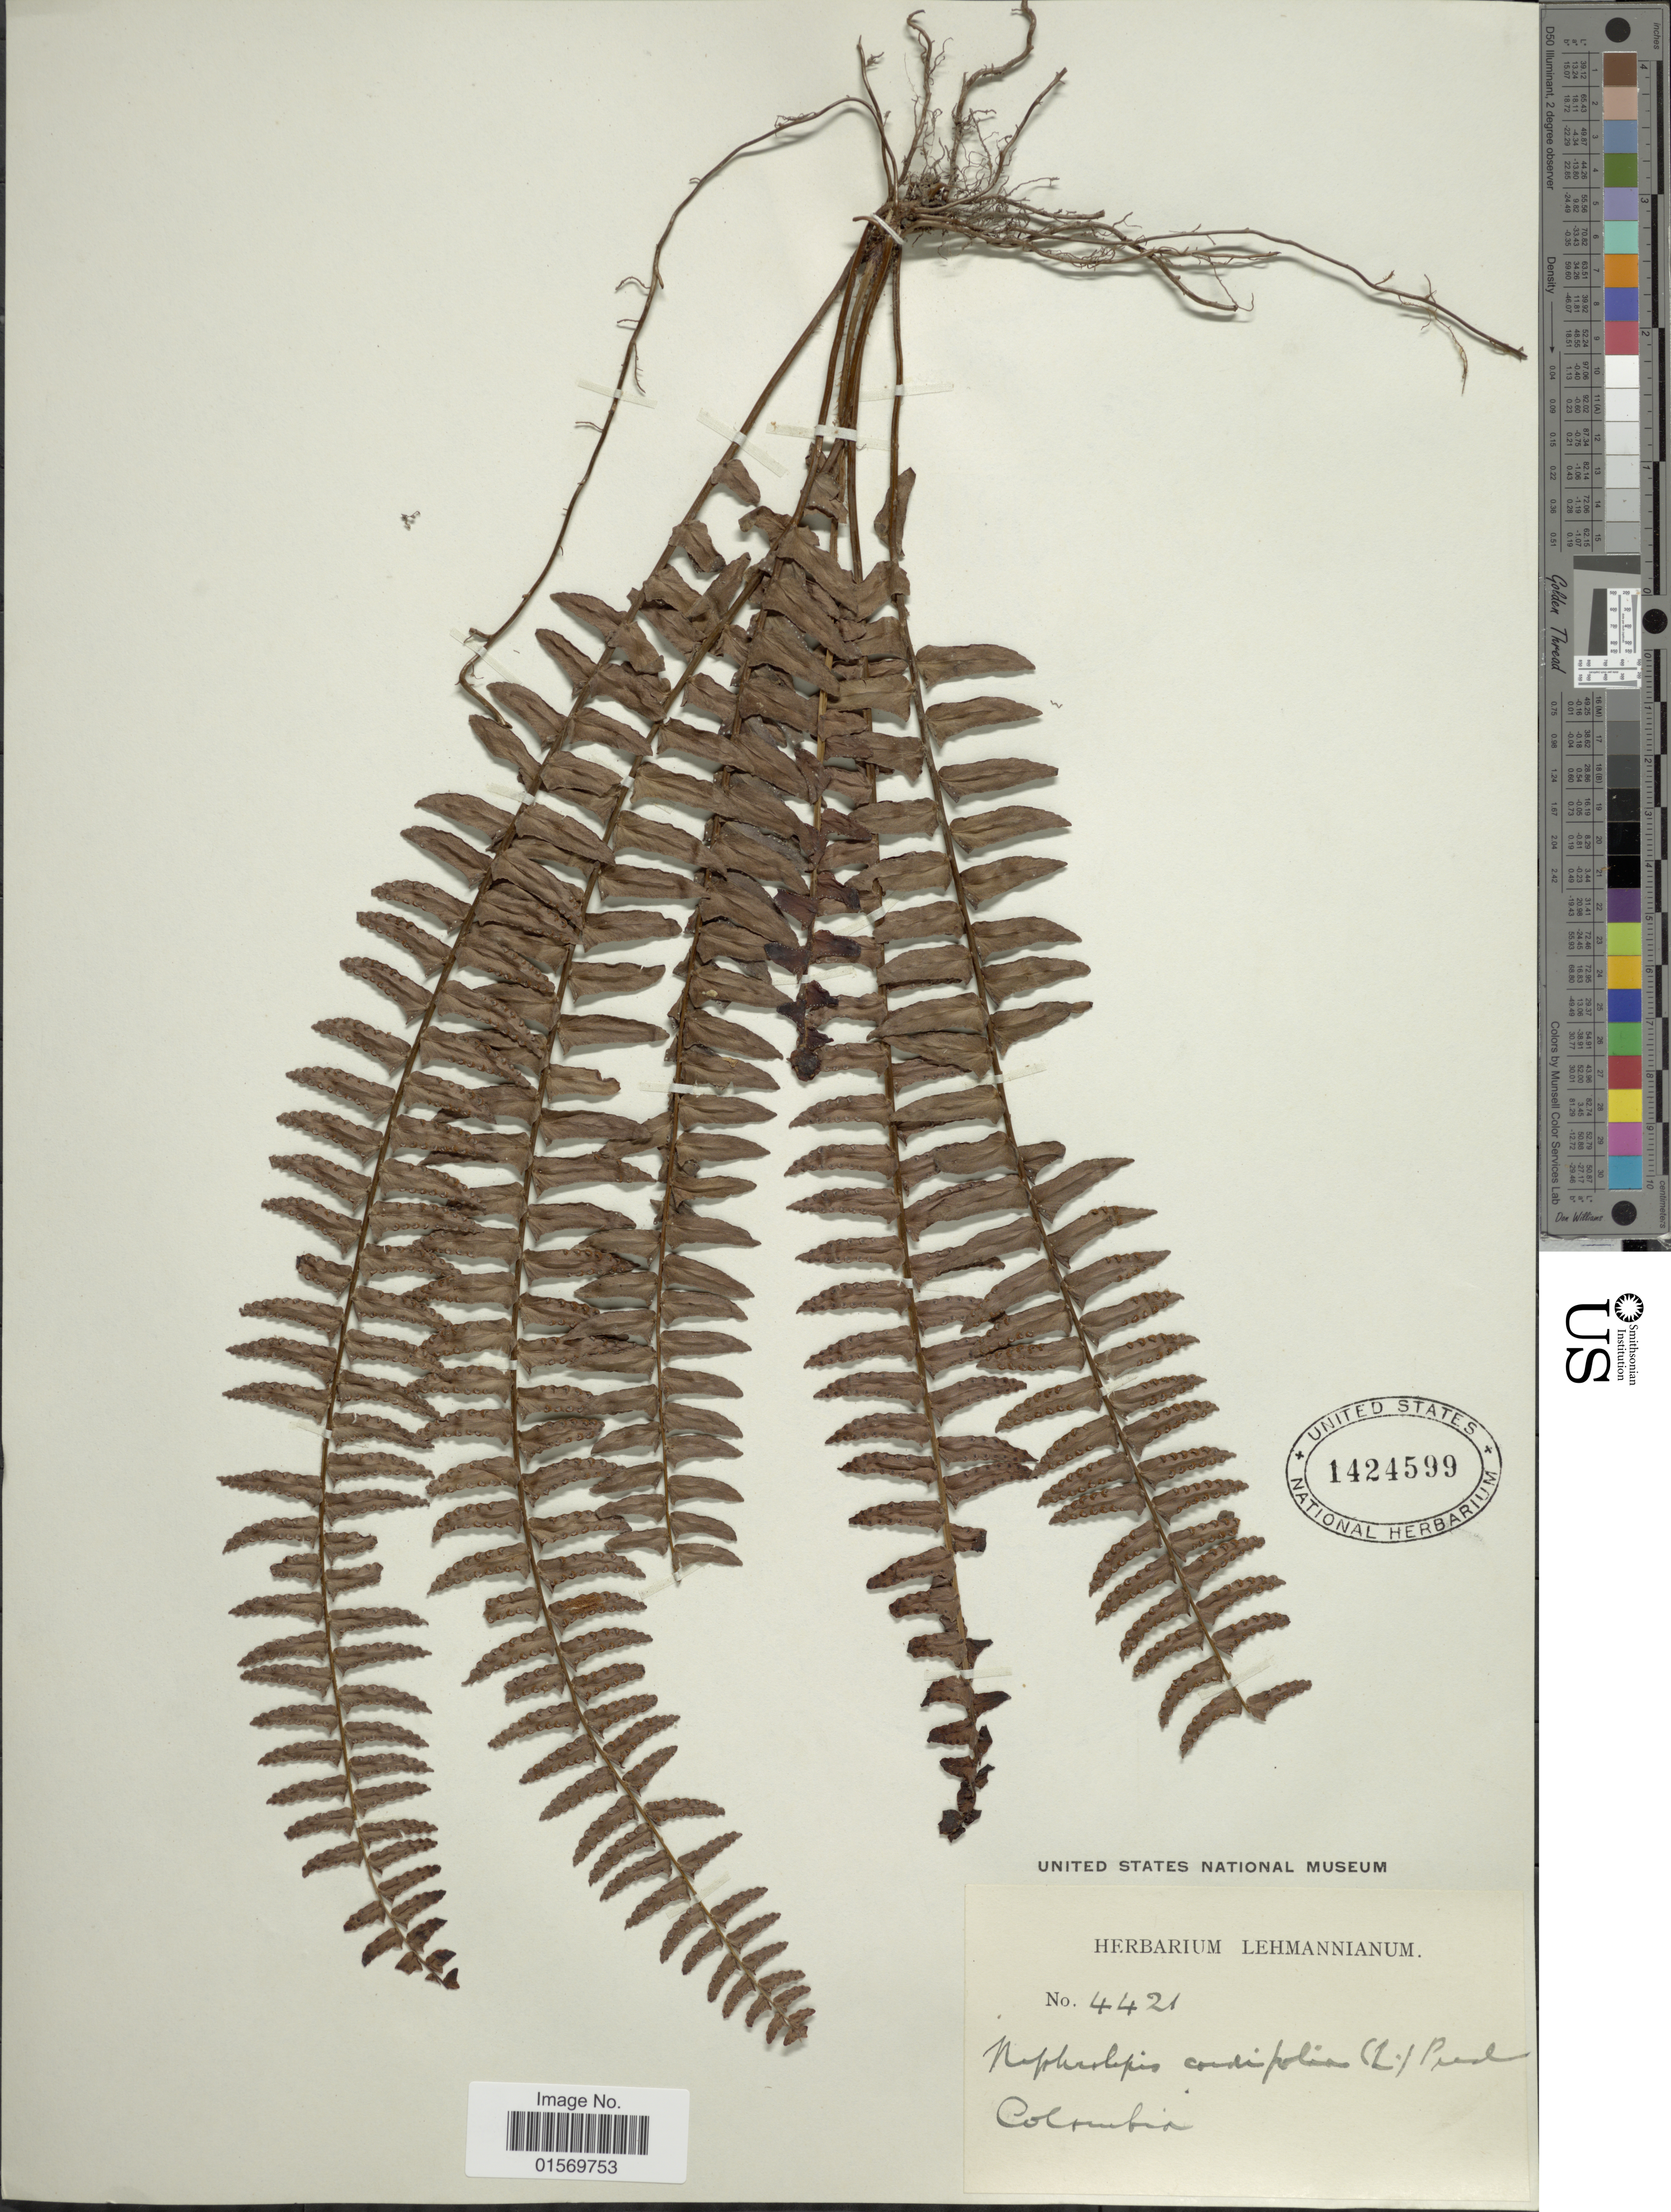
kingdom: Plantae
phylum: Tracheophyta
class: Polypodiopsida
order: Polypodiales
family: Nephrolepidaceae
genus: Nephrolepis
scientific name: Nephrolepis cordifolia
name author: (L.) C. Presl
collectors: ex herb. Lehmannianum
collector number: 4421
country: Colombia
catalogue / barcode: US 1424599